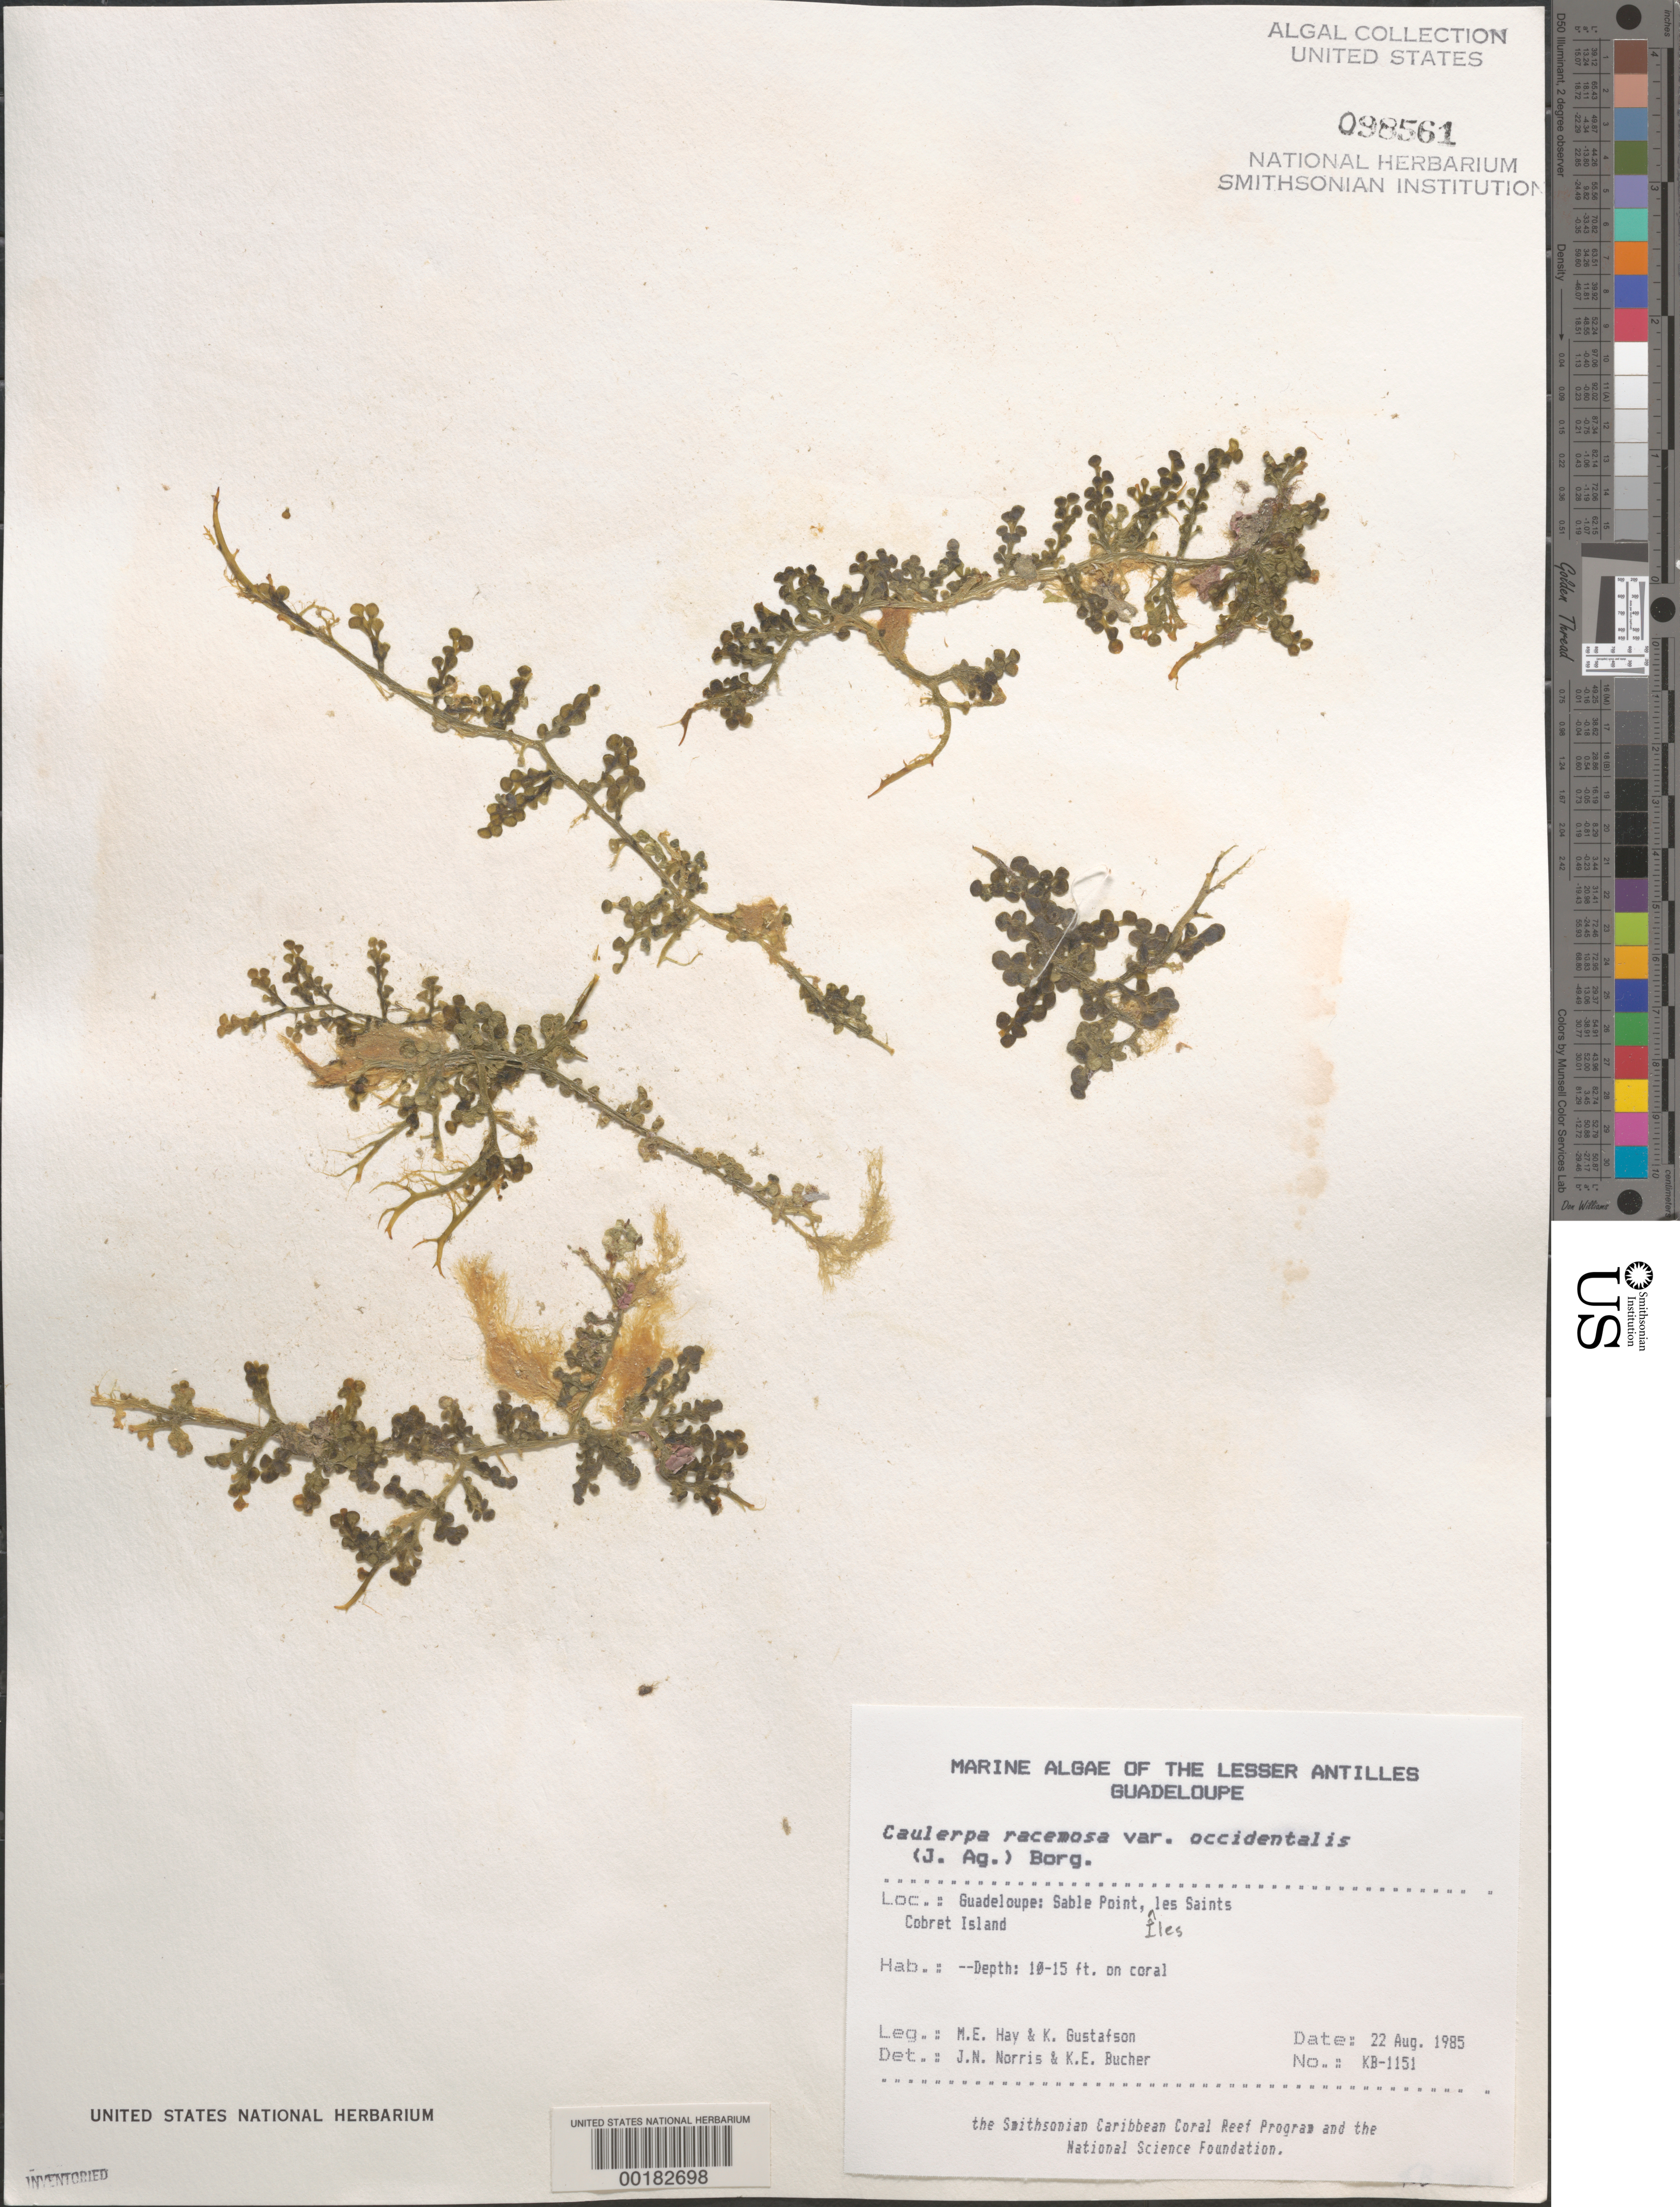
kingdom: Plantae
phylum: Chlorophyta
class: Ulvophyceae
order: Bryopsidales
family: Caulerpaceae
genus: Caulerpa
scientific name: Caulerpa racemosa var. occidentalis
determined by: Norris, J. N.; Bucher, K. E.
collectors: M. E. Hay & K. Gustafson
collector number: KB-1151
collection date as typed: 22 Aug 1985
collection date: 1985-08-22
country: Guadeloupe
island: Cabrit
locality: Sable Point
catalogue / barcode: US 98561